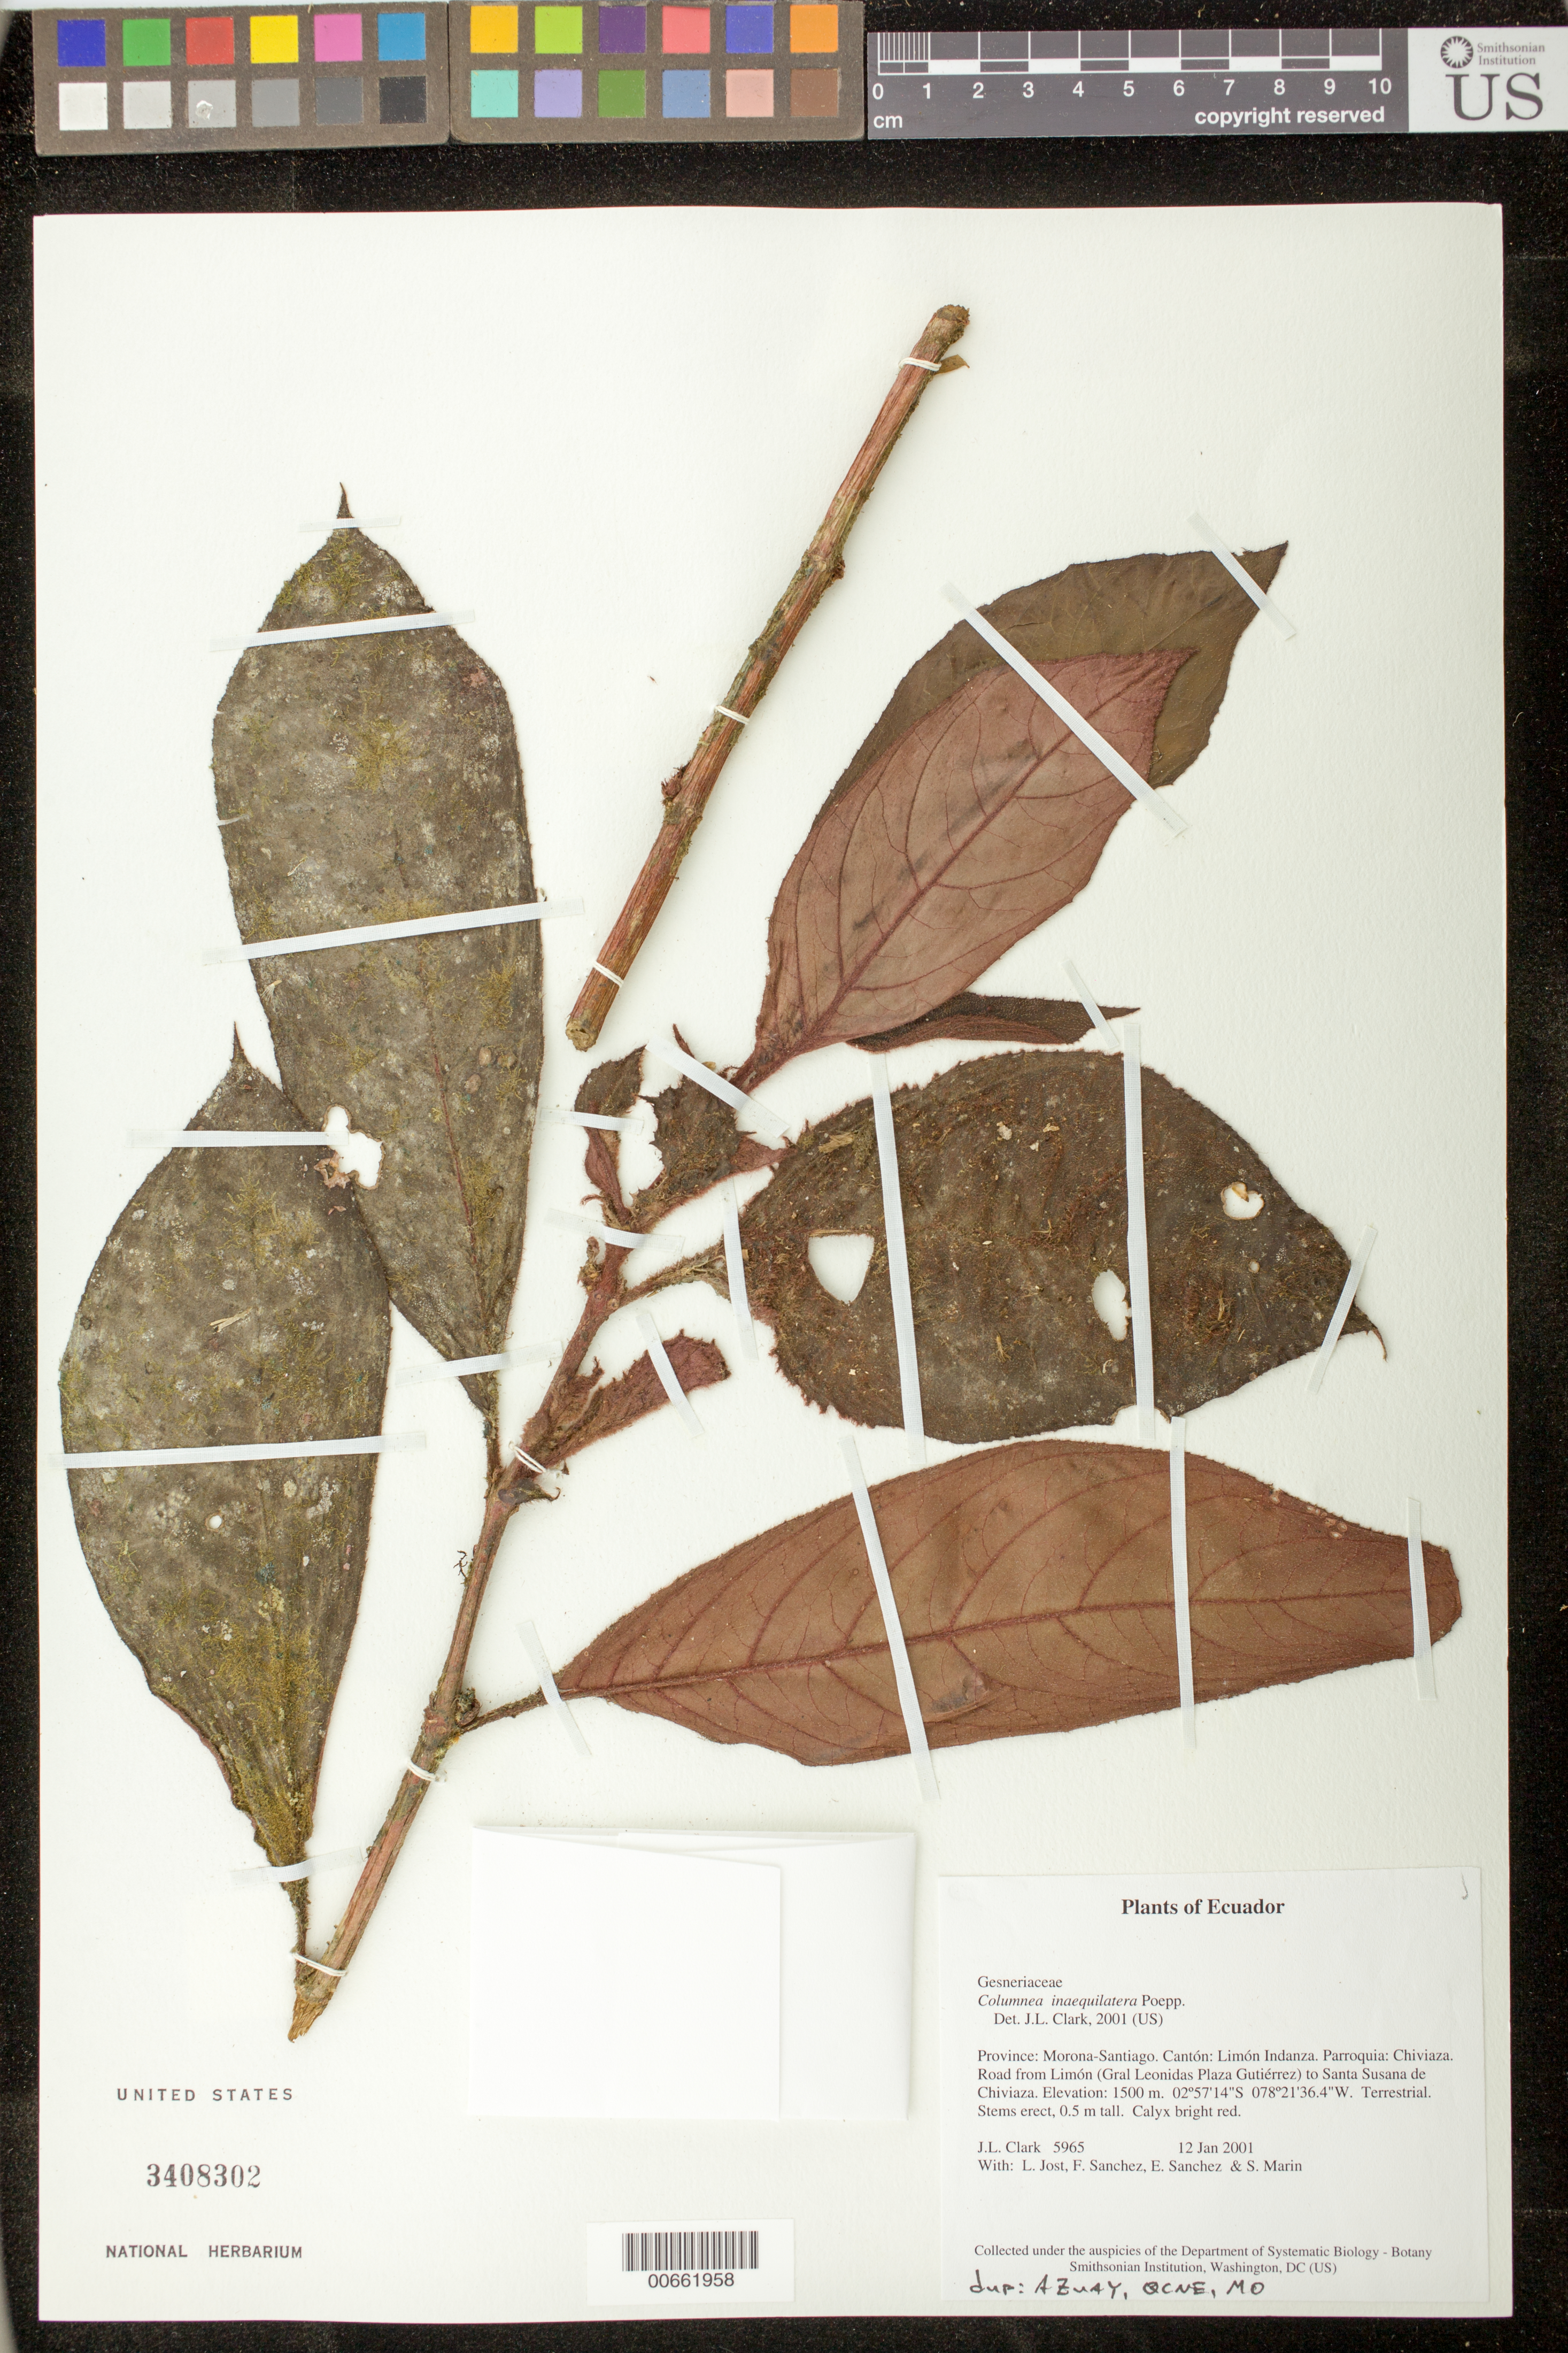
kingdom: Plantae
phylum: Tracheophyta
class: Magnoliopsida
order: Lamiales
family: Gesneriaceae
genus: Columnea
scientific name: Columnea inaequilatera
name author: Poepp.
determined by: Clark, J. L., (SEL), The Marie Selby Botanical Garden (UNITED STATES)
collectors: J. L. Clark, L. Jost, F. Sanchez, E. Sanchez & S. Marin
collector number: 5965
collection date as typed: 12 Jan 2001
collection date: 2001-01-12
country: Ecuador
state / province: Morona-Santiago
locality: Cantón: Limón Indanza. Parroquia: Chiviaza. Road from Limón (Gral Leonidas Plaza Gutiérrez) to Santa Susana de Chiviaza.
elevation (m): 1500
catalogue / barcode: US 3408302